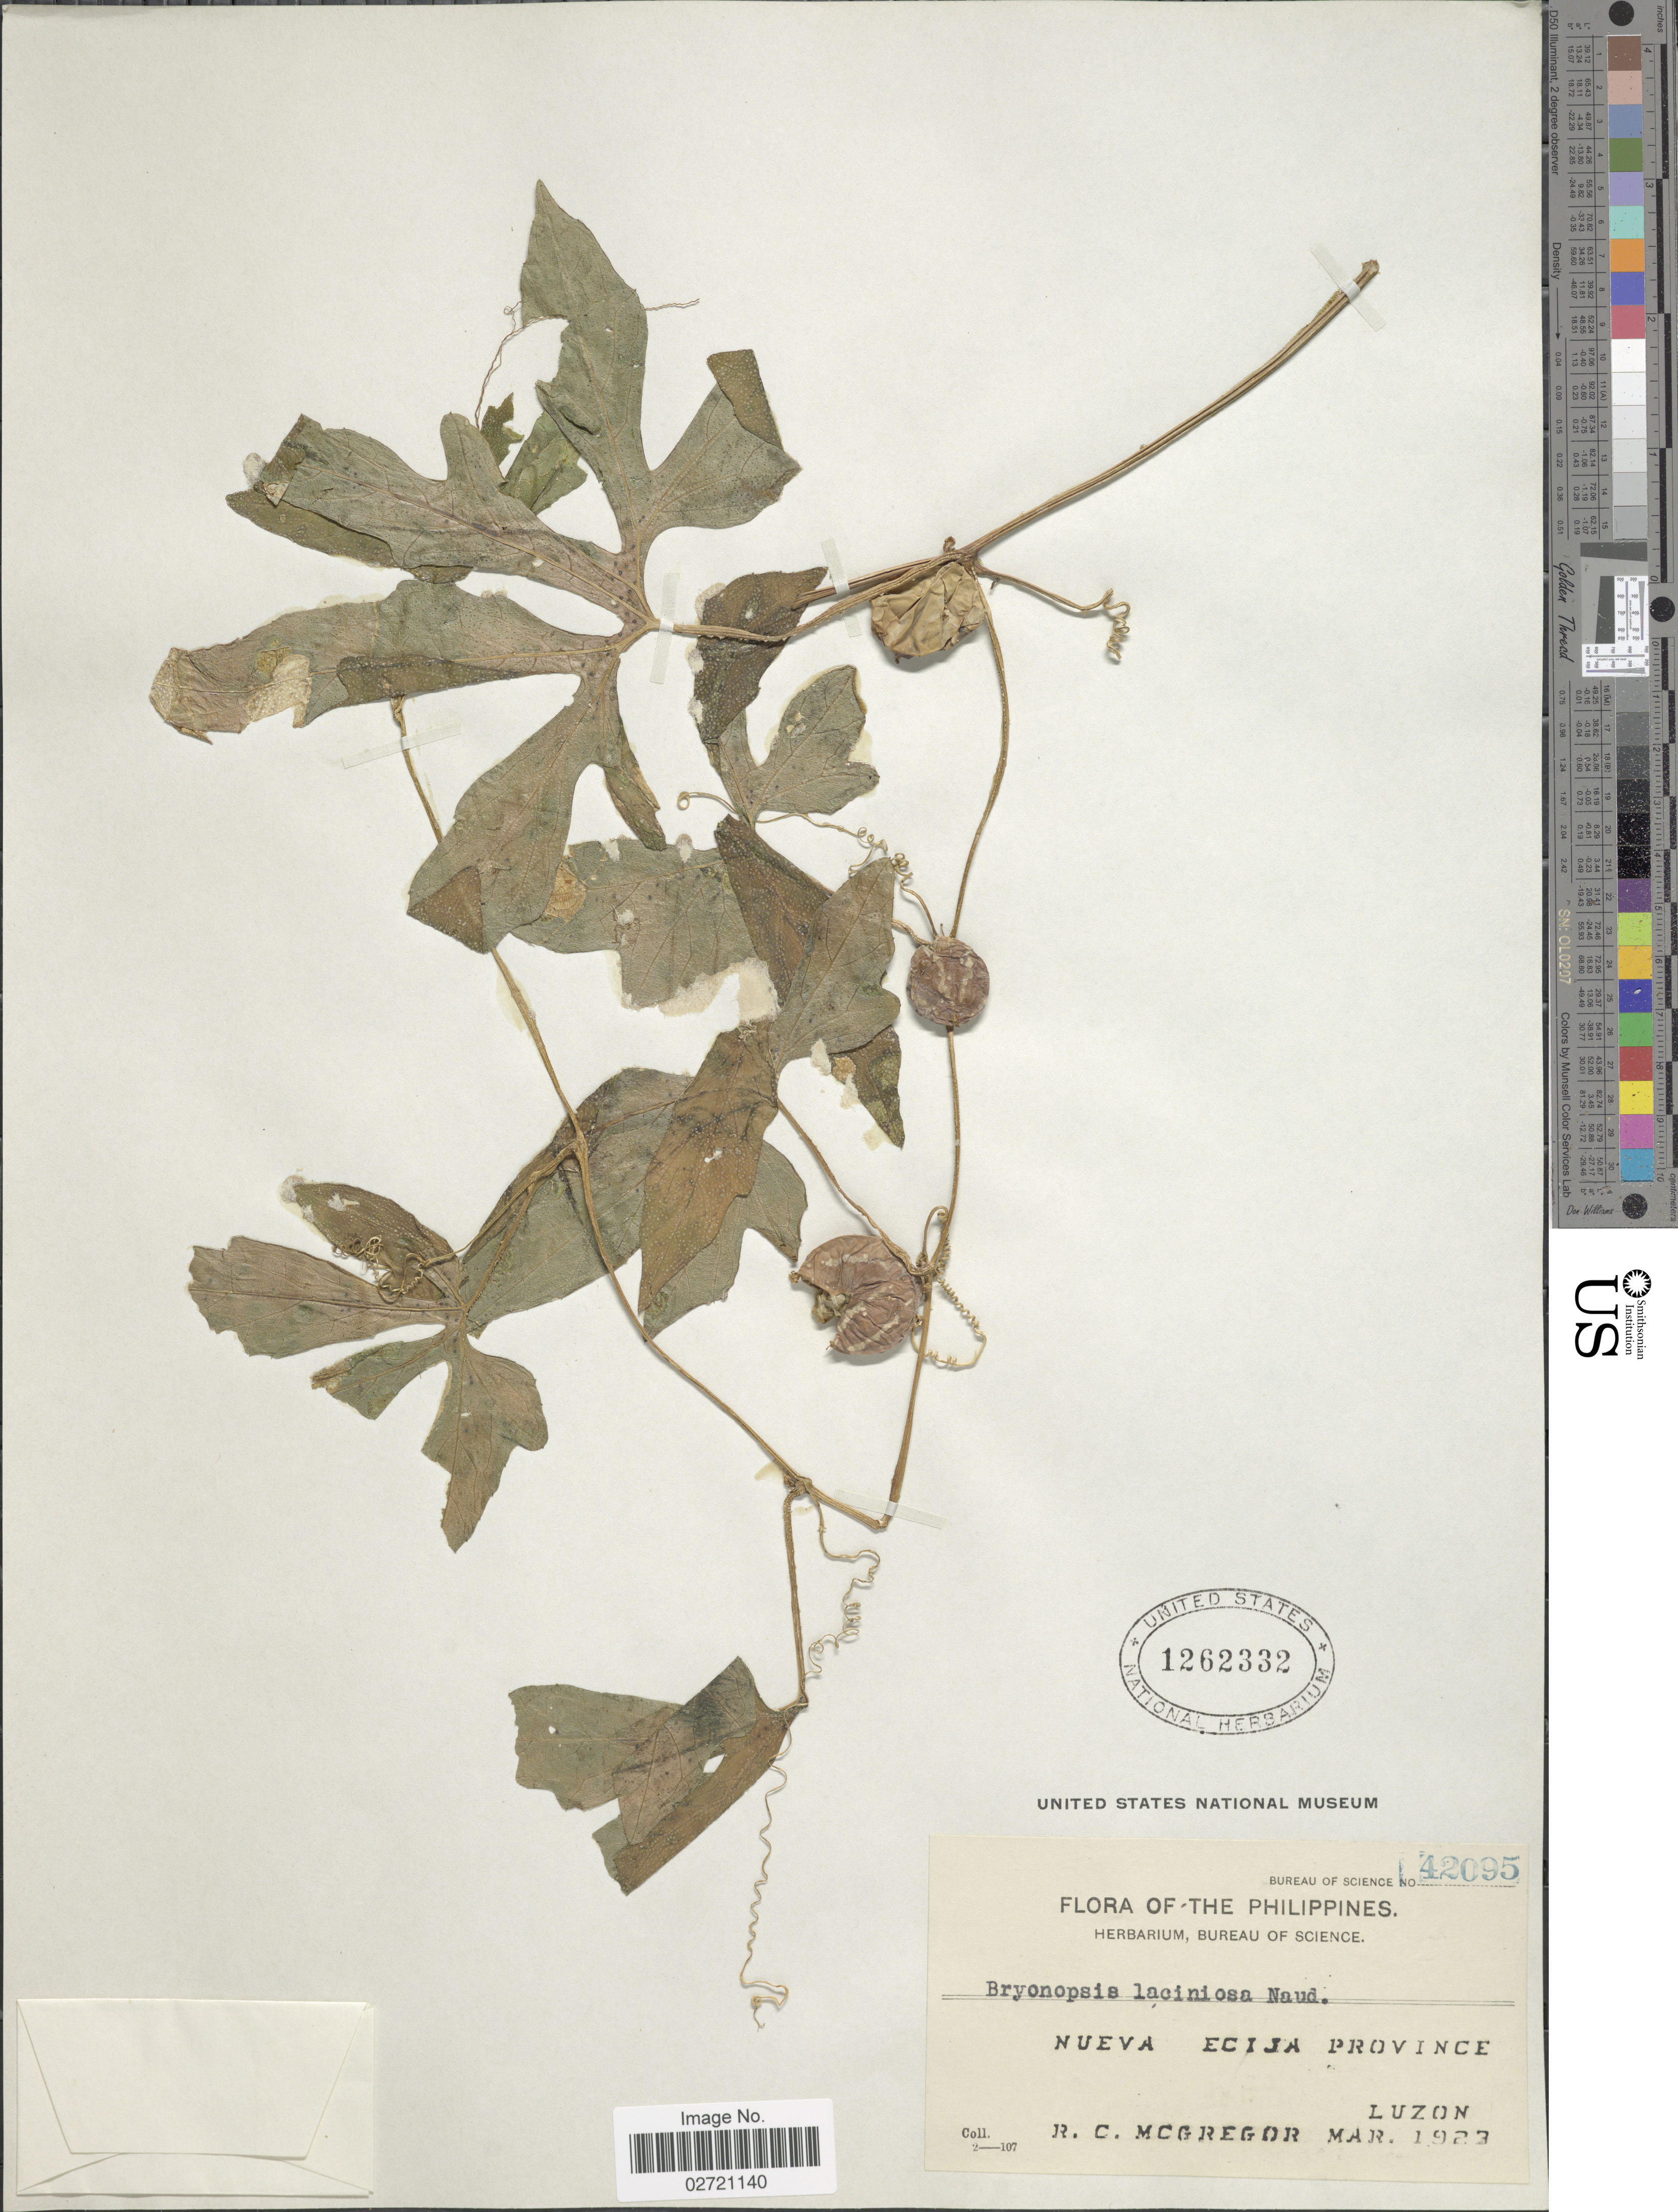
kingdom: Plantae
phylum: Tracheophyta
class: Magnoliopsida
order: Cucurbitales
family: Cucurbitaceae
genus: Diplocyclos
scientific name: Diplocyclos palmatus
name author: (L.) C. Jeffrey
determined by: Strong, Mark T., (BOT), Smithsonian Institution - National Museum of Natural History (UNITED STATES)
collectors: R. C. McGregor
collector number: Bureau of Science 42095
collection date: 1923-03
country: Philippines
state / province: Central Luzon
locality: Nueva Ecija Province. Luzon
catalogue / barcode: US 1262332